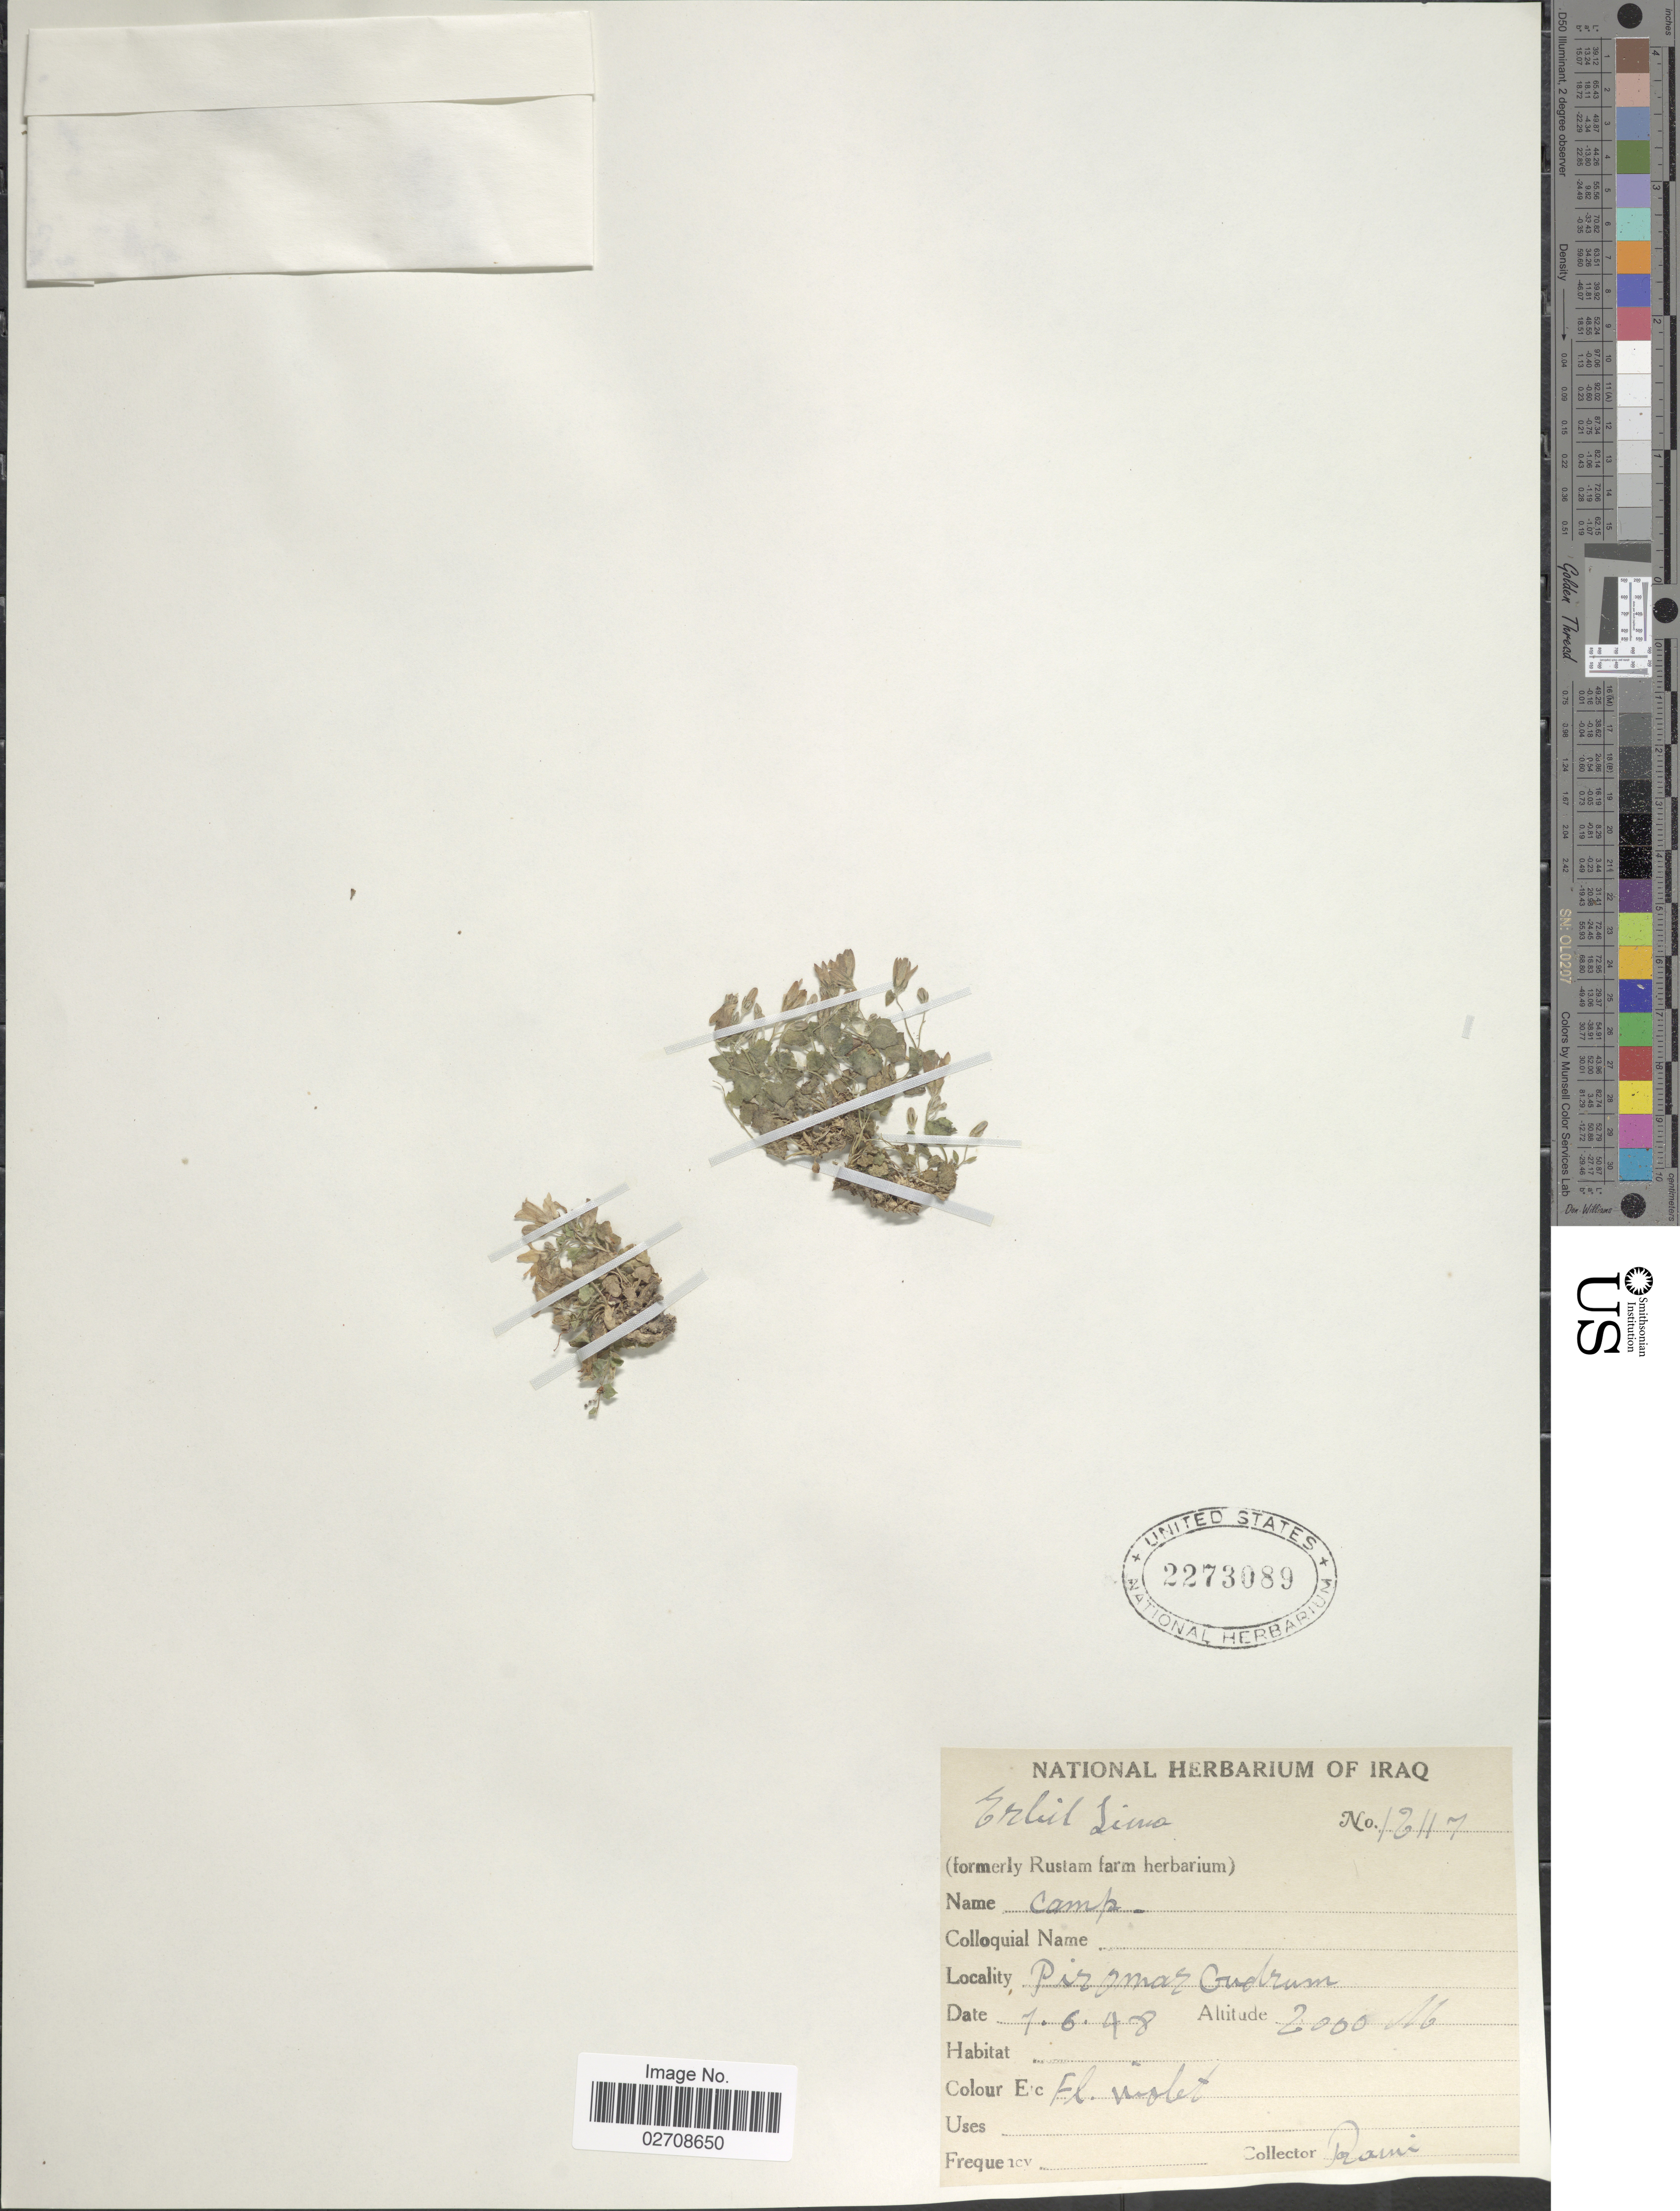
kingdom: Plantae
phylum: Tracheophyta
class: Magnoliopsida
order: Asterales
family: Campanulaceae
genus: Campanula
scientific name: Campanula sp.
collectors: Gillett, --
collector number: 12117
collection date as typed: Transcribed d/m/y: 1/6/48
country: Iraq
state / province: As Sulaymānīyah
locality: Piromar Gudrum, Erbil Liwa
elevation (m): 2000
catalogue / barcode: US 2273089